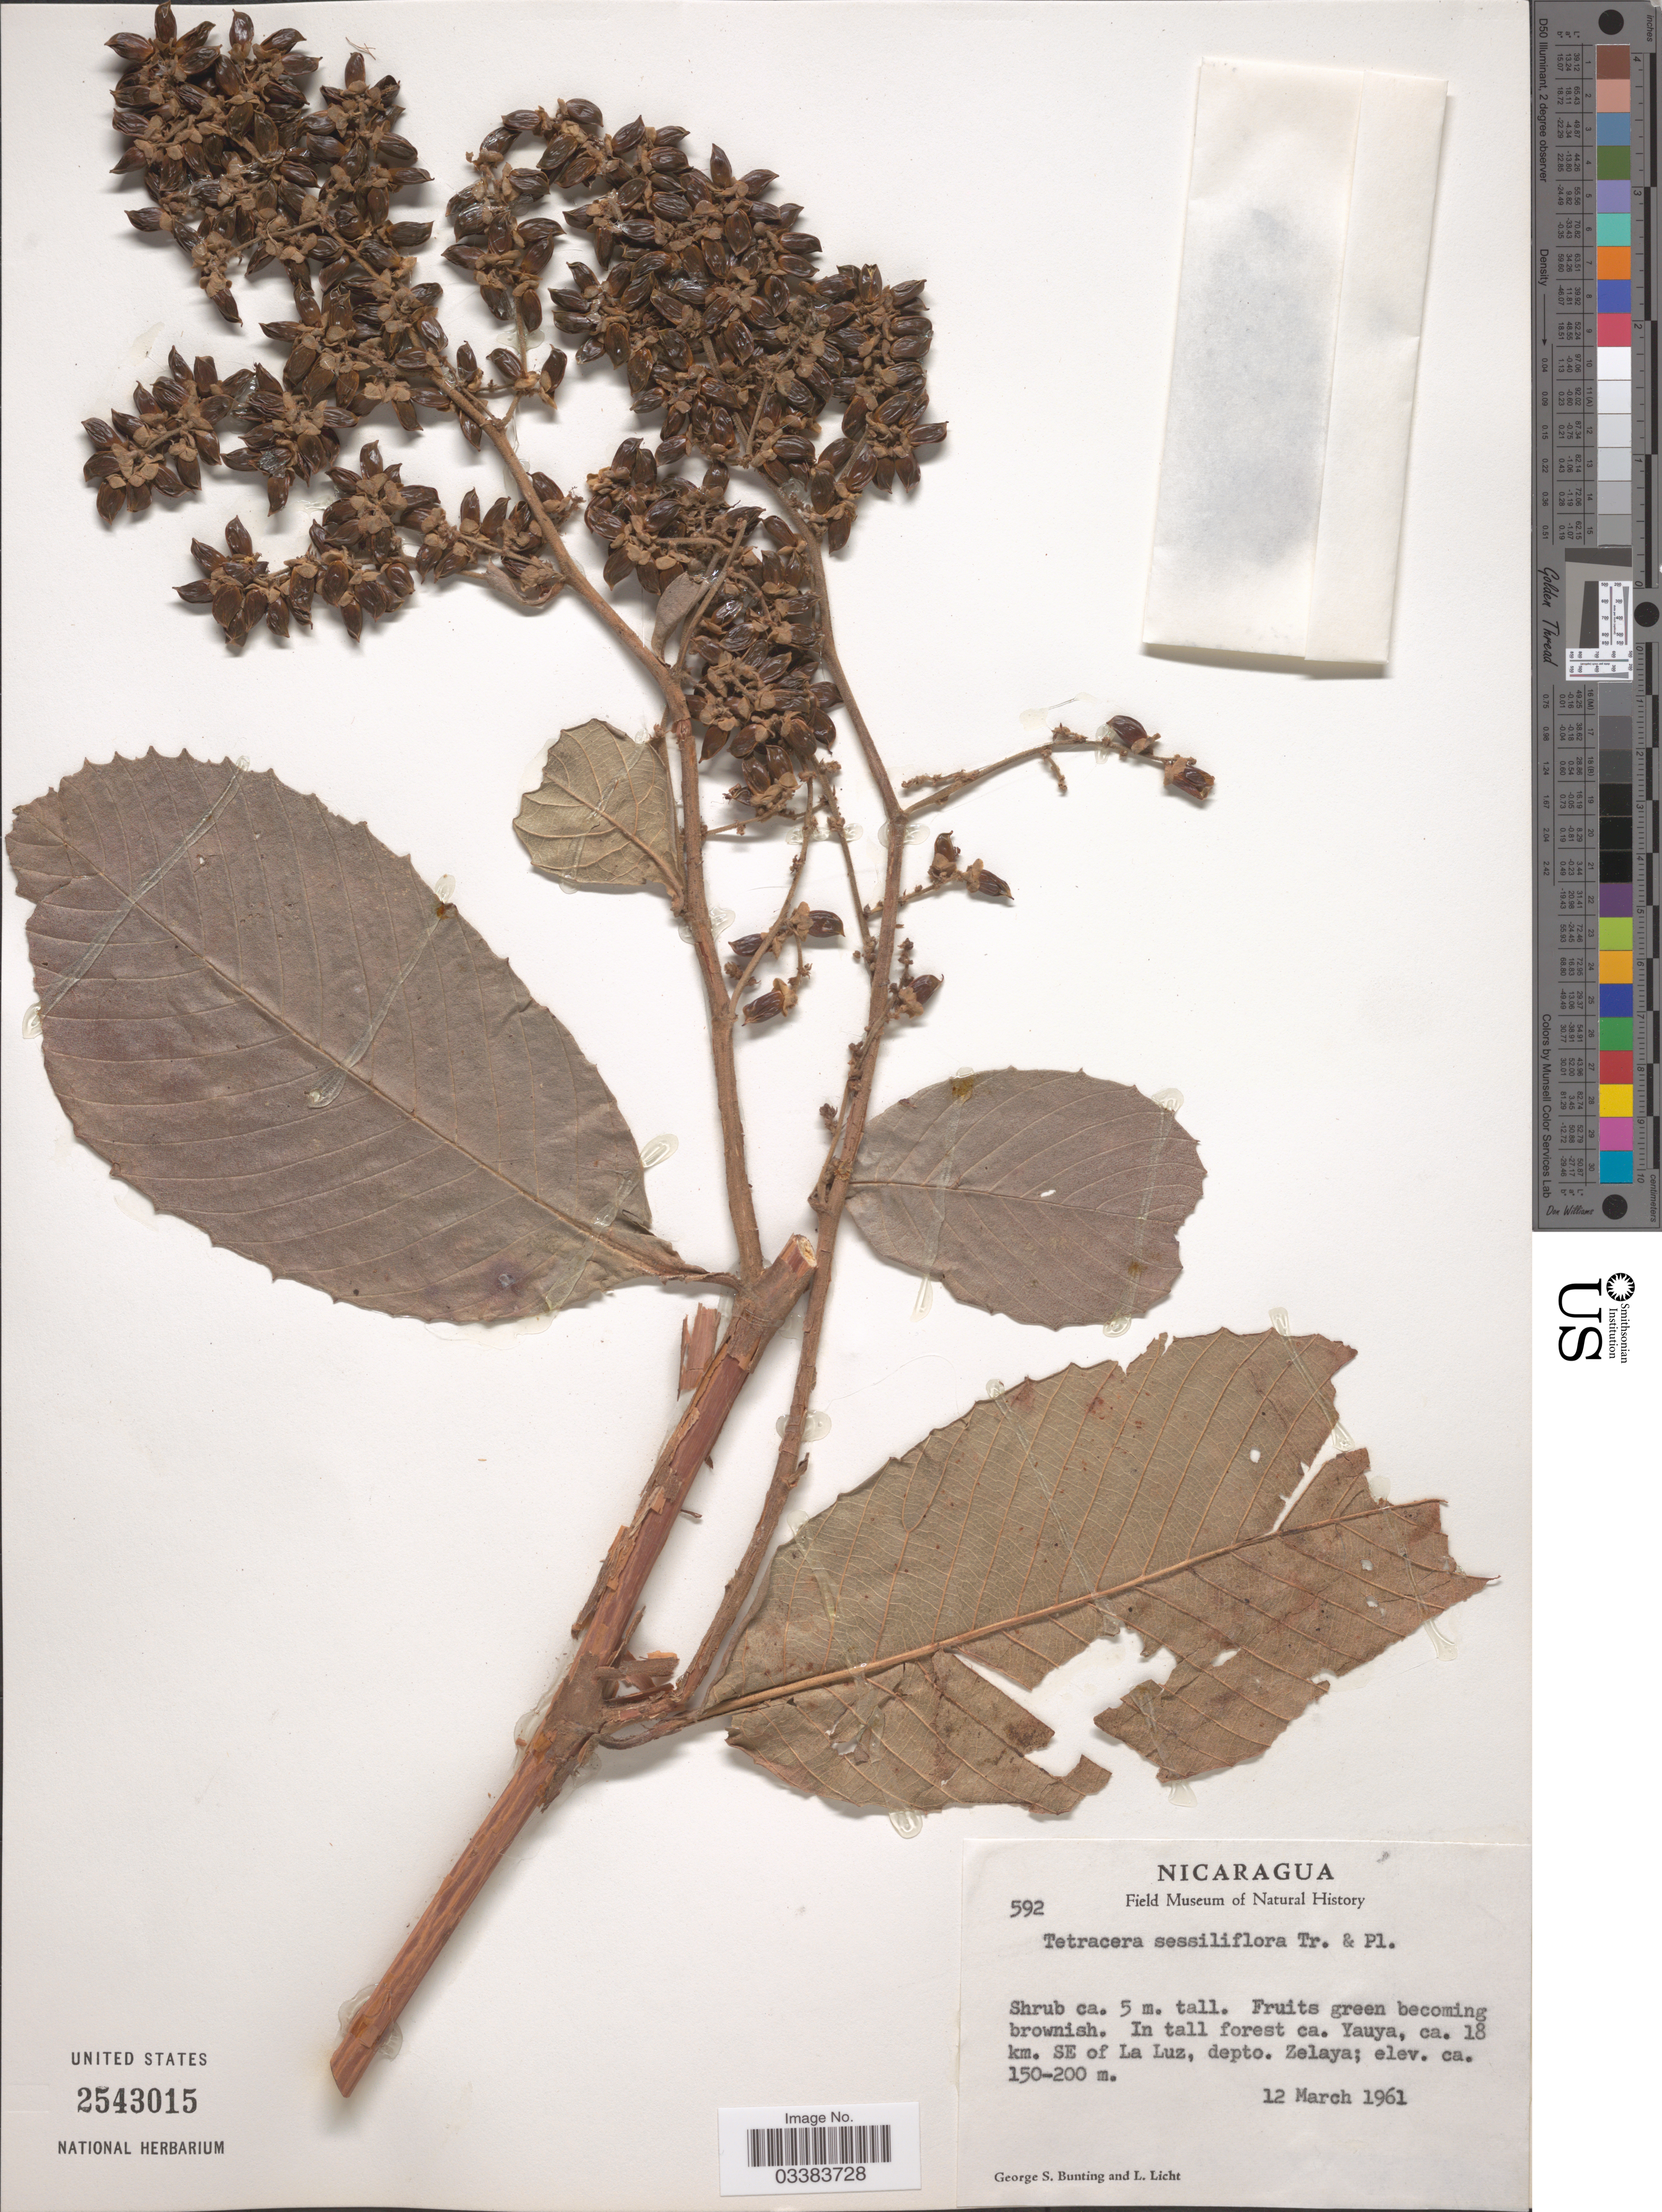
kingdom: Plantae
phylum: Tracheophyta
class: Magnoliopsida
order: Dilleniales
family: Dilleniaceae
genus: Tetracera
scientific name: Tetracera sessiliflora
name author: Triana & Planch.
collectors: G. S. Bunting & L. Licht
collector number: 592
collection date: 1961-03-12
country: Nicaragua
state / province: Atlántico Norte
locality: In tall forest ca. Yauya, ca. 18 km. SE of La Luz, depto. Zelaya,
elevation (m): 150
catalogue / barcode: US 2543015